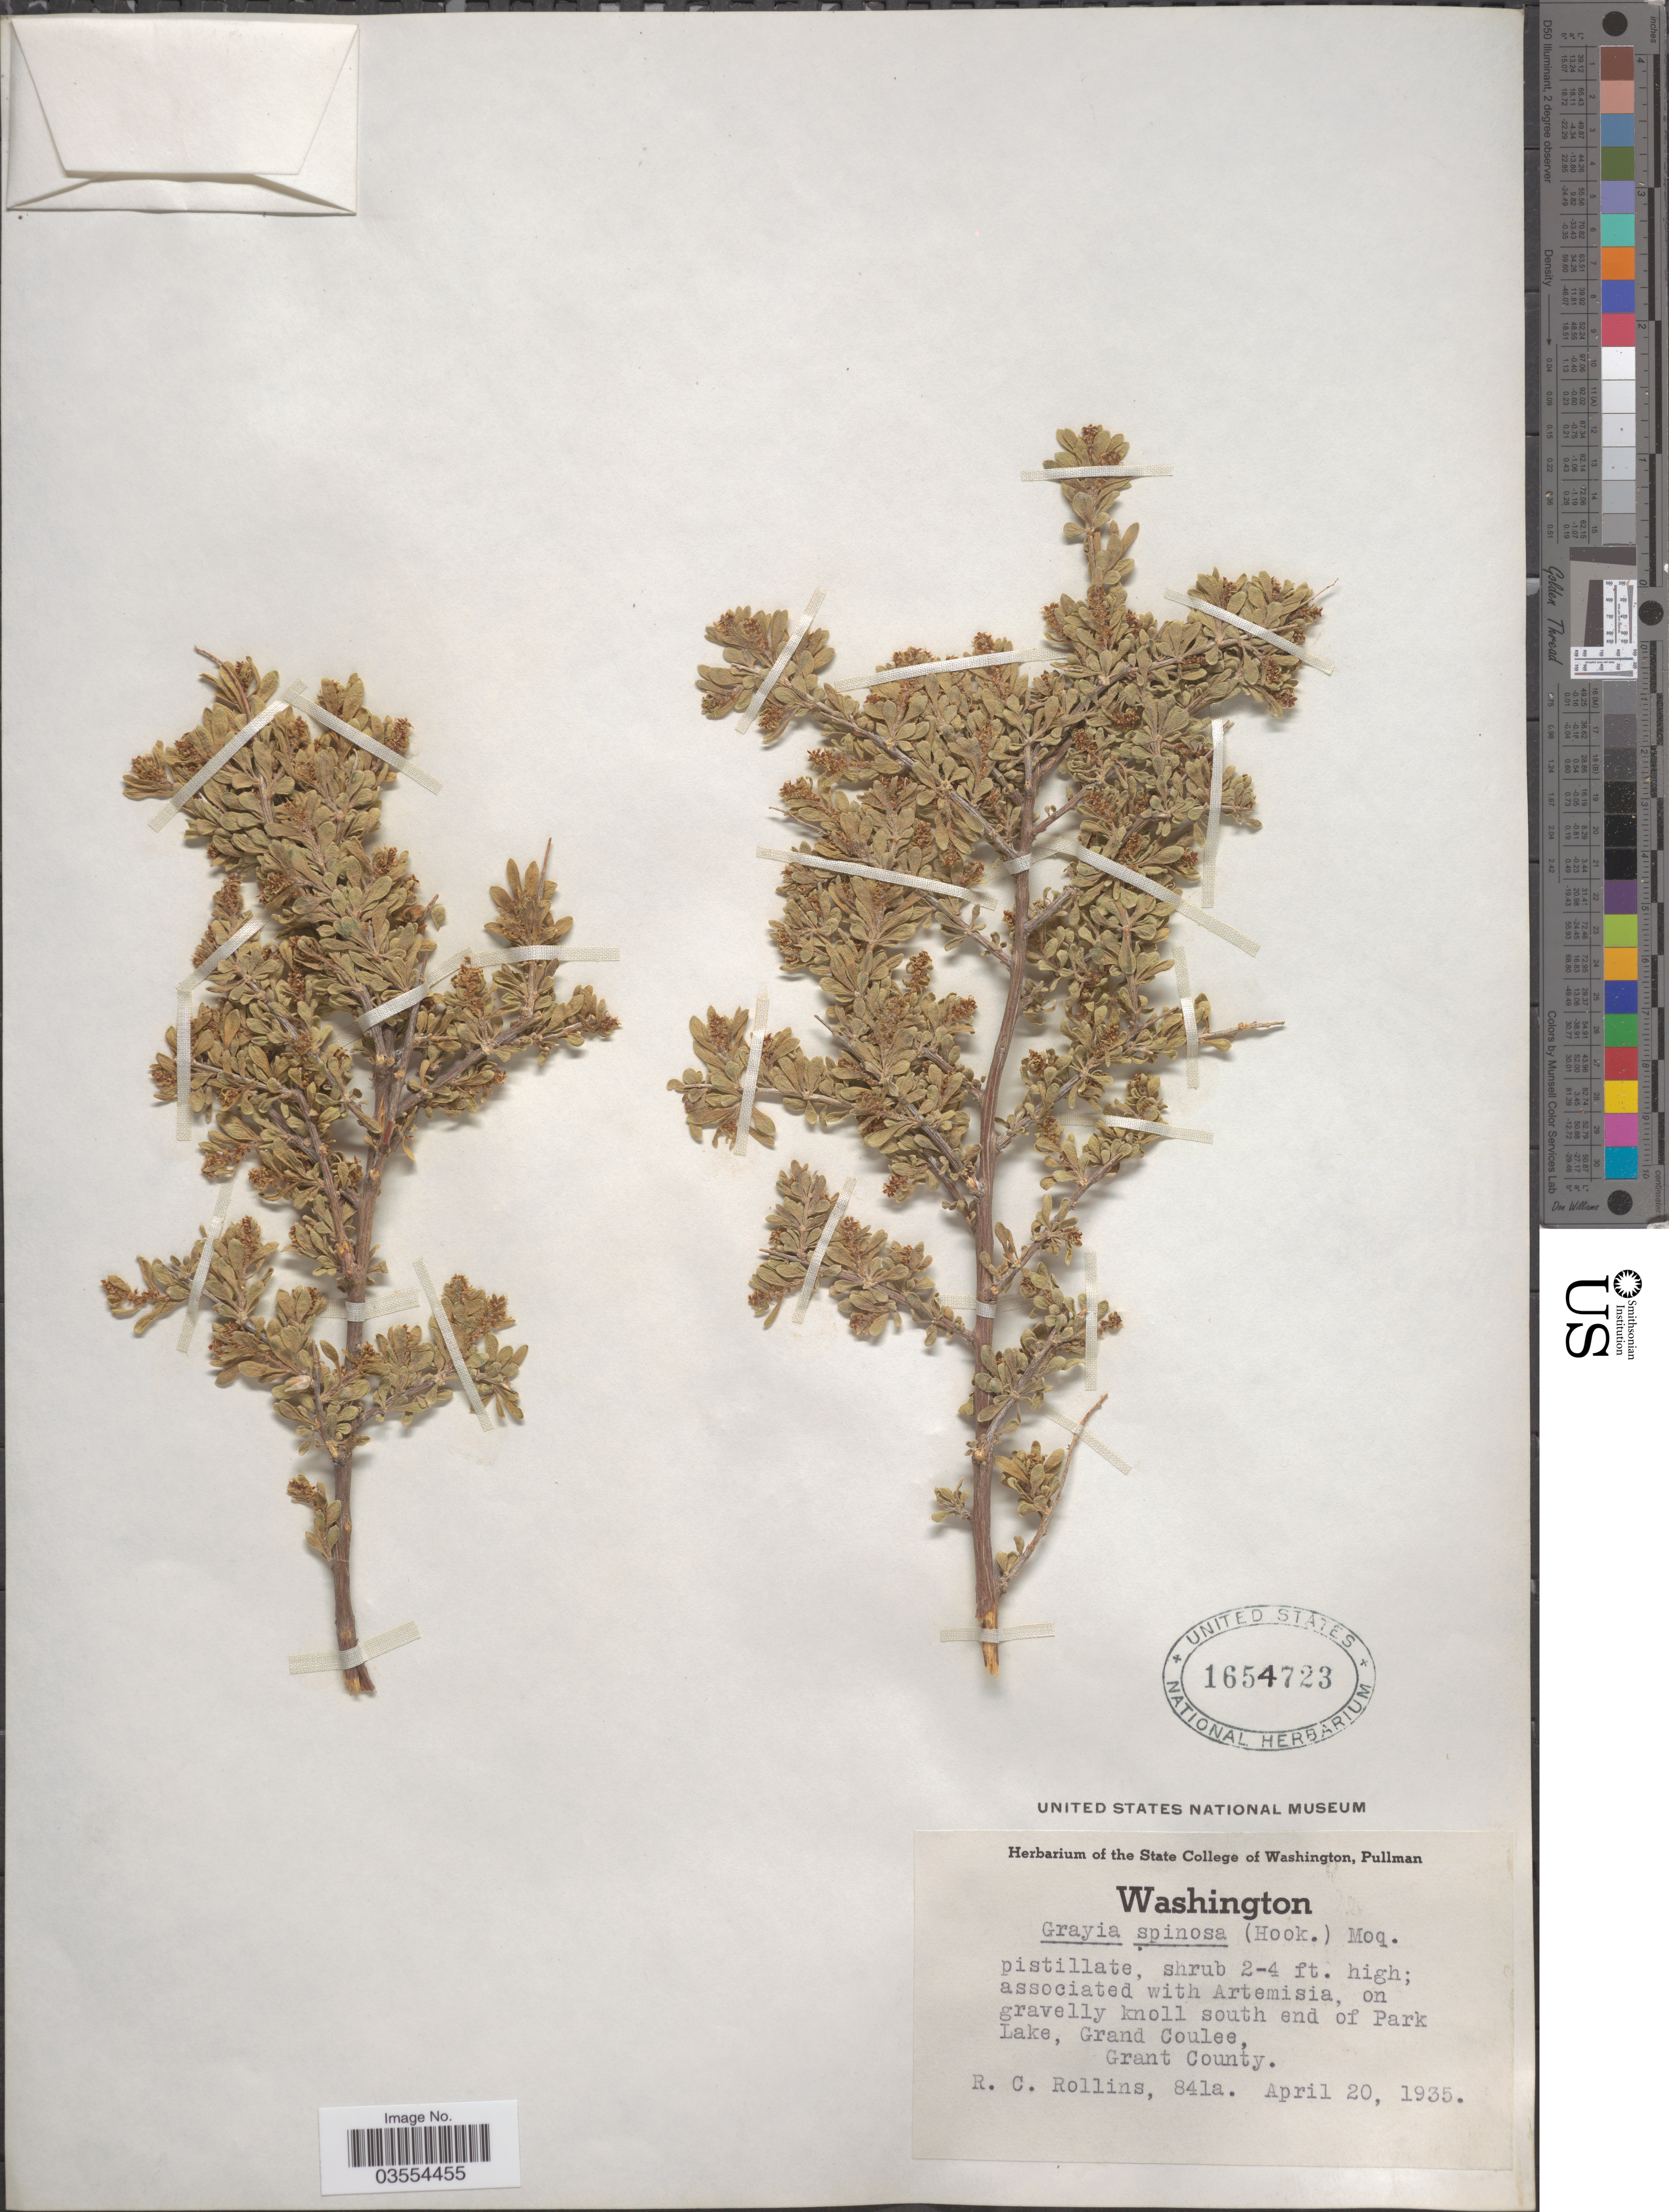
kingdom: Plantae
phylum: Tracheophyta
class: Magnoliopsida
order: Caryophyllales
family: Amaranthaceae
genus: Grayia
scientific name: Grayia spinosa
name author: (Hook.) Moq.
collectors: R. C. Rollins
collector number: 841a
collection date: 1935-04-20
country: United States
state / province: Washington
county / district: Grant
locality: On gravelly knoll south end of Park Lake, Grand Coulee, Grant County.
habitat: gravelly knoll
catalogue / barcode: US 1654723